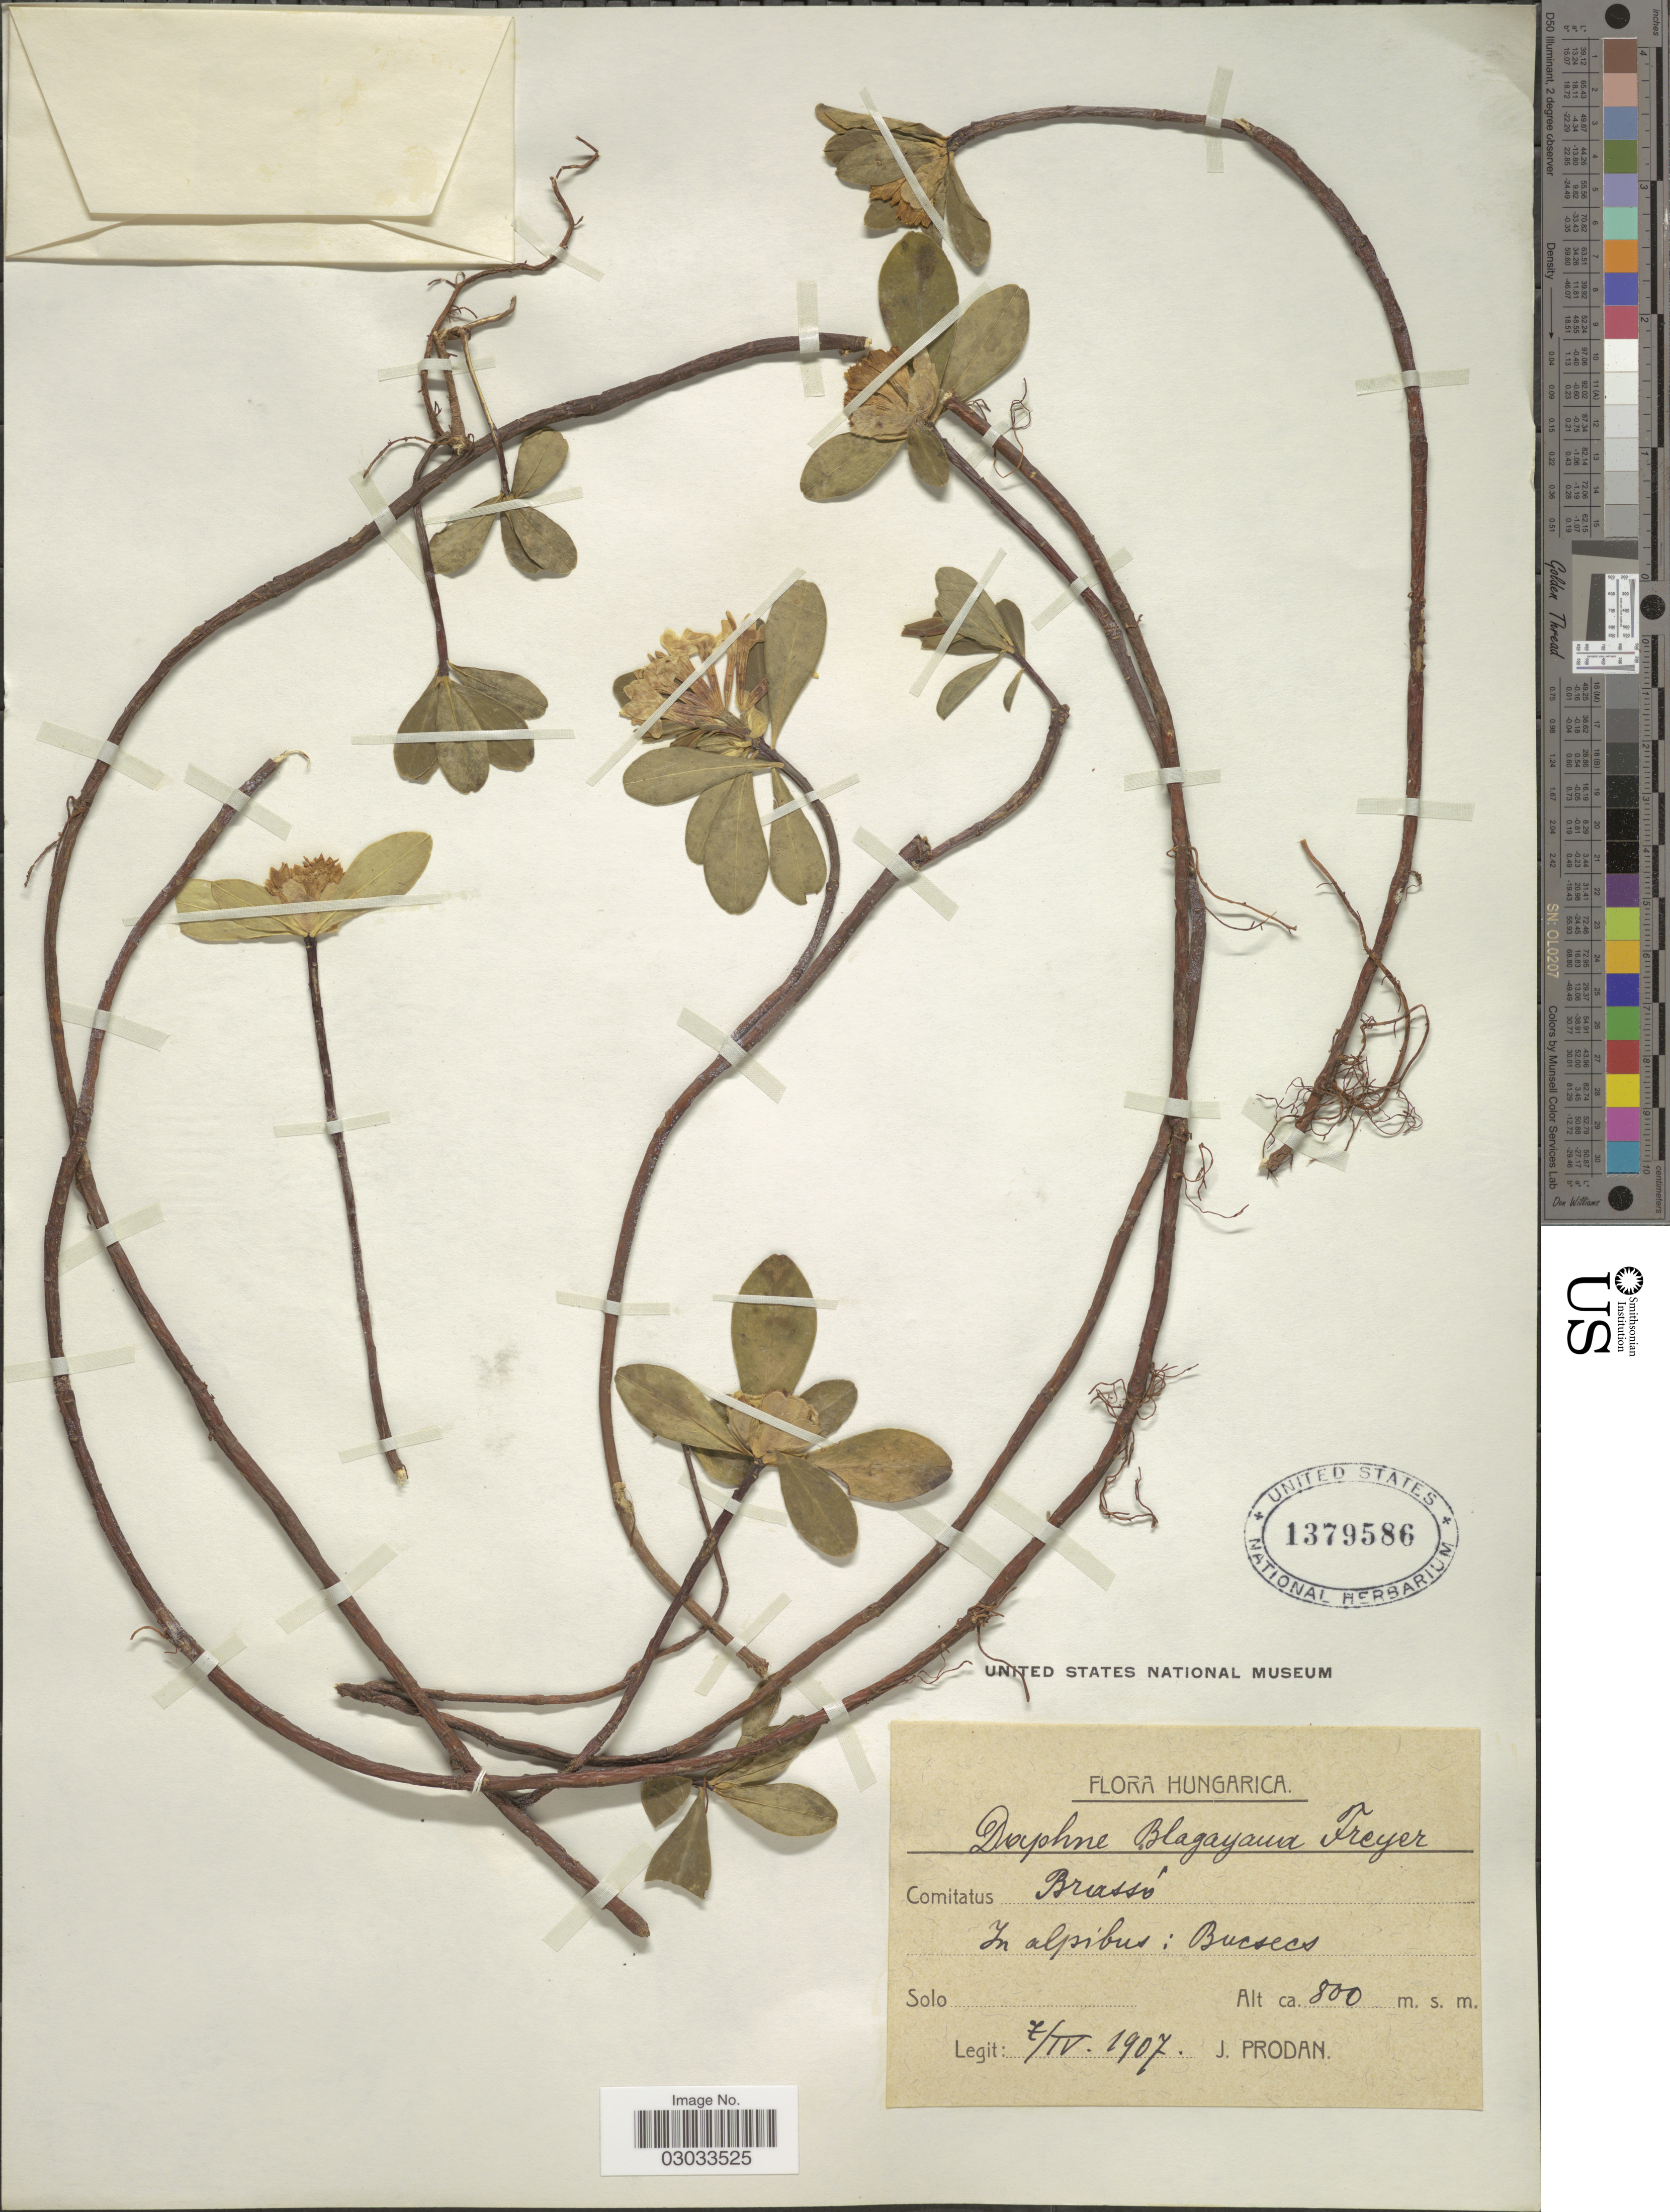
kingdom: Plantae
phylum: Tracheophyta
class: Magnoliopsida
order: Malvales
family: Thymelaeaceae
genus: Daphne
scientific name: Daphne blagayana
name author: Freyer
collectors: J. Prodan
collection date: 1907-04-07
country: Hungary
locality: Comitatus Brassó. In alpibus: Bucsecs.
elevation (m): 800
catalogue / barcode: US 1379586